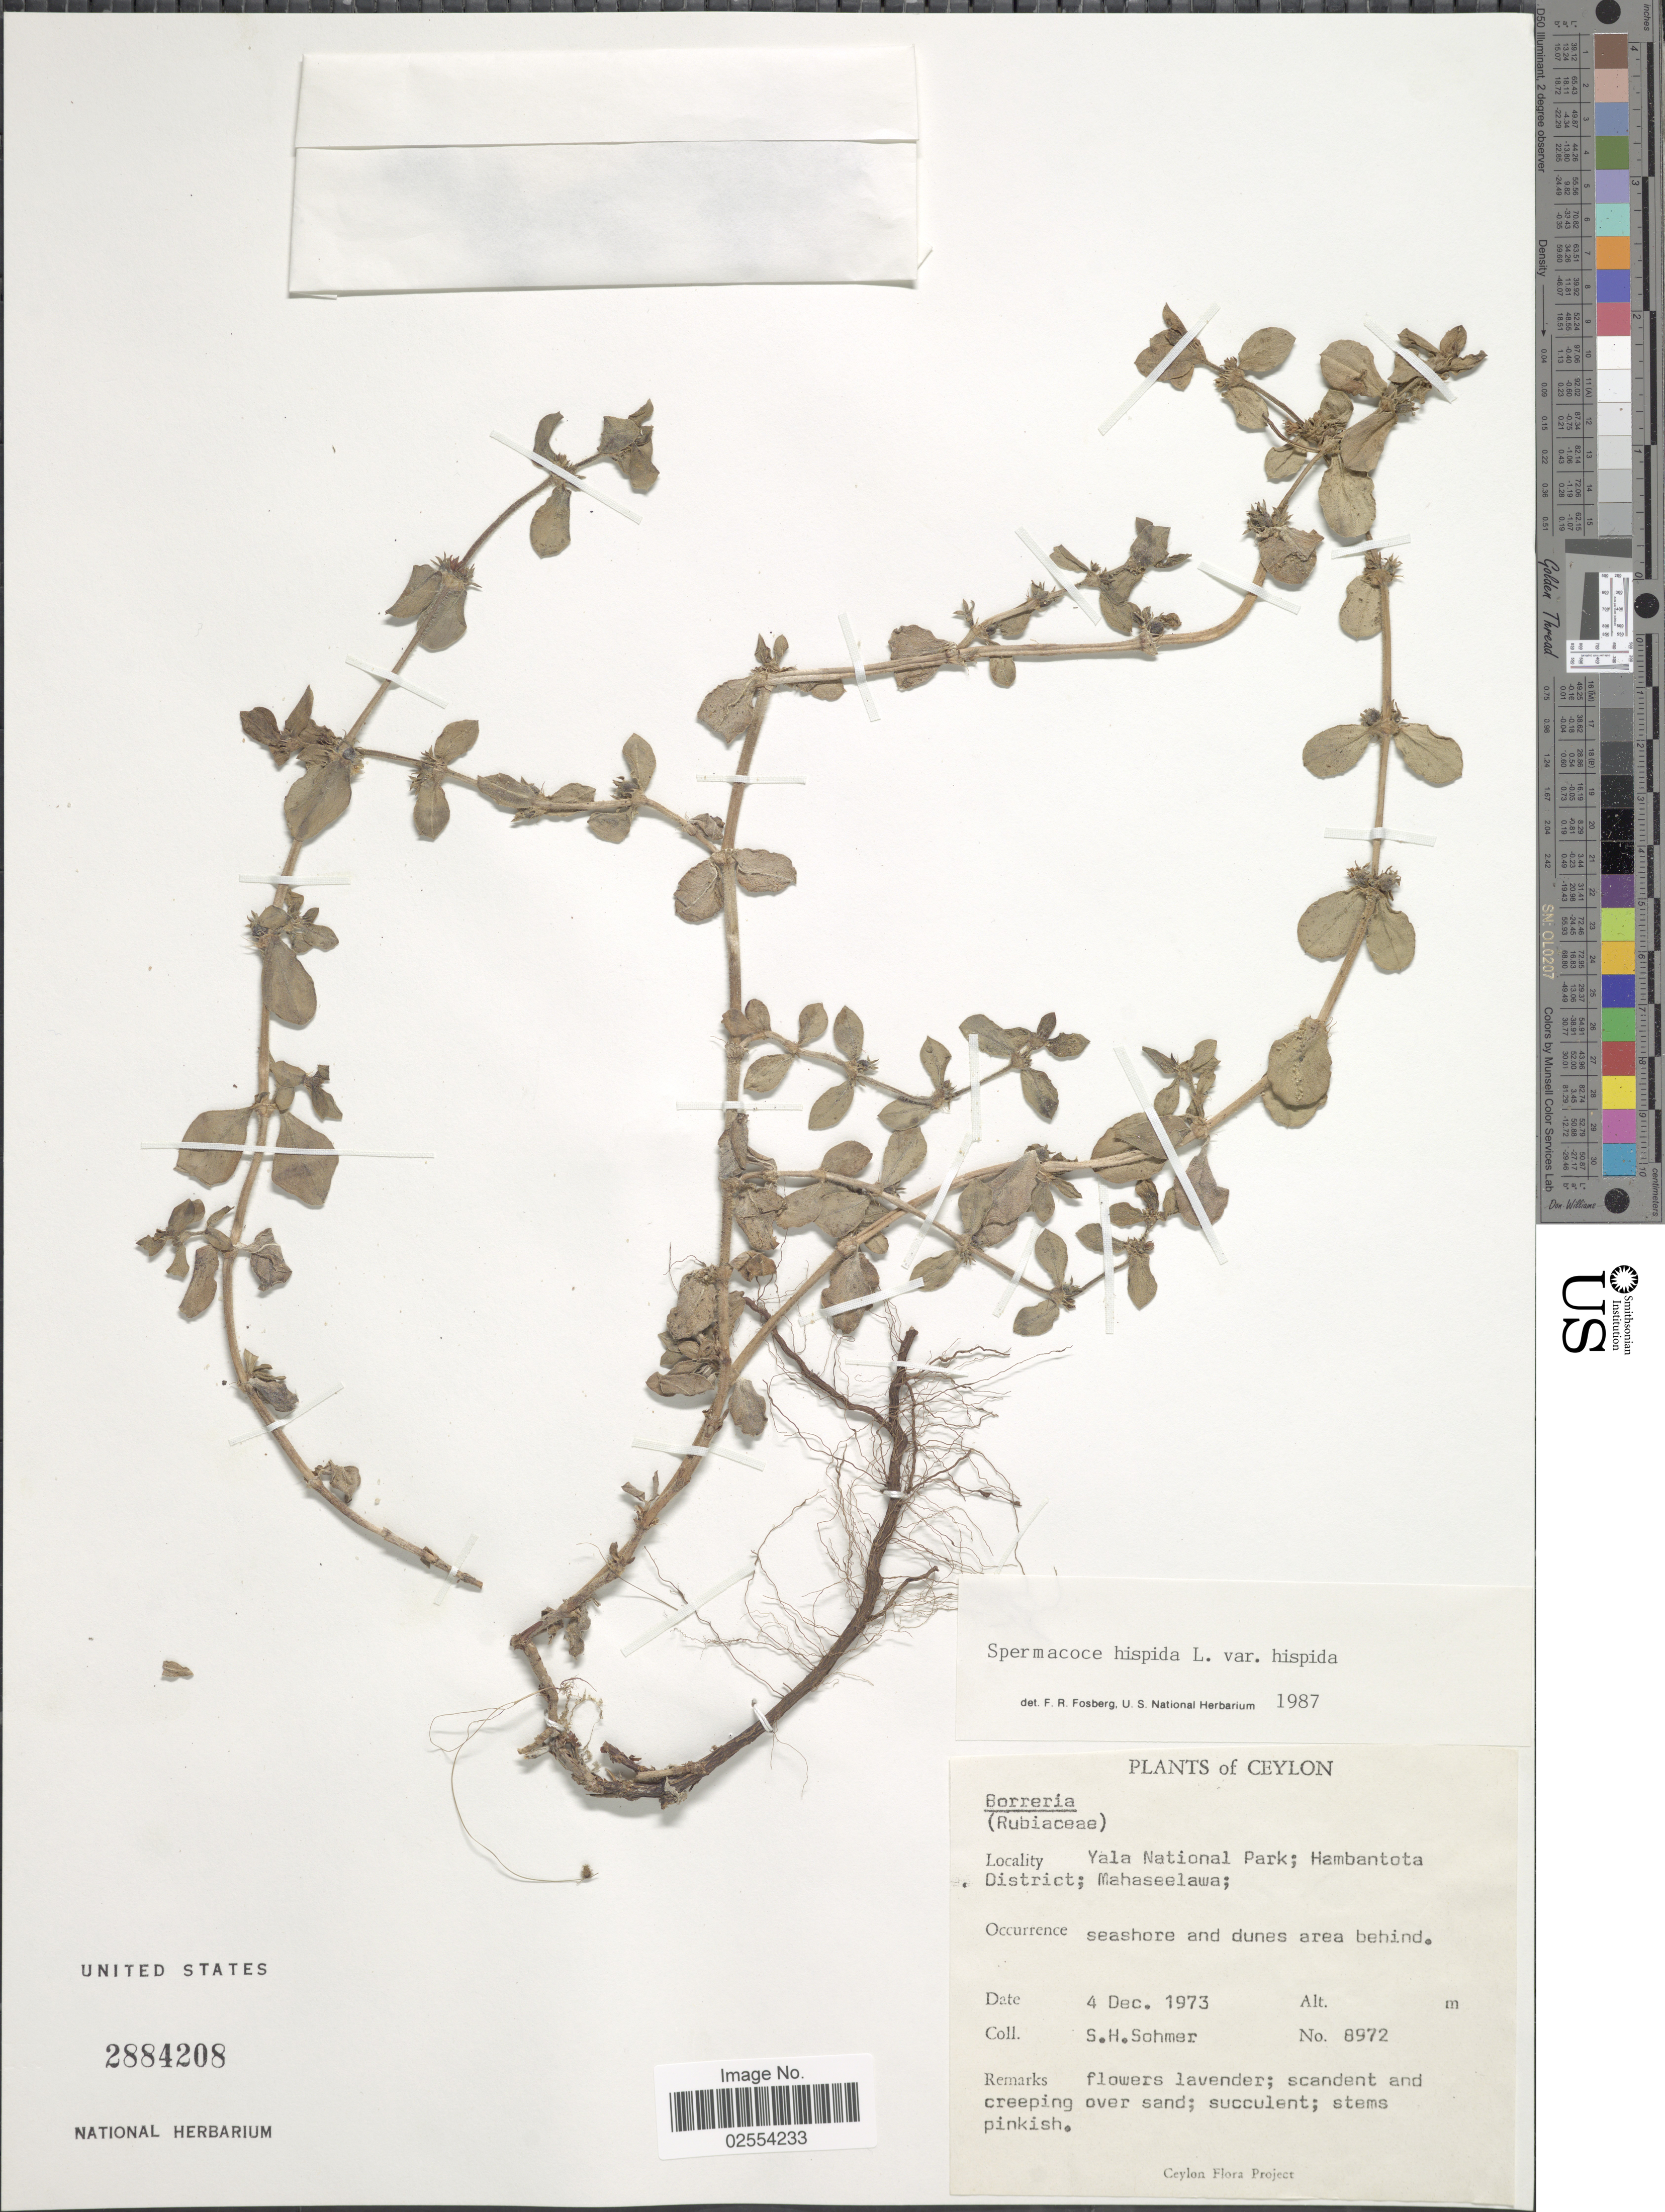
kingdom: Plantae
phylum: Tracheophyta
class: Magnoliopsida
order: Gentianales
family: Rubiaceae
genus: Spermacoce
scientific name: Spermacoce hispida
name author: L.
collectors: S. H. Sohmer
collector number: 8972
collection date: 1973-12-04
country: Sri Lanka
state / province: Southern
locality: Ceylon, Yala National Park; Hambantota District; Mahaseelawa; seashore and dunes area behind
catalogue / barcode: US 2884208